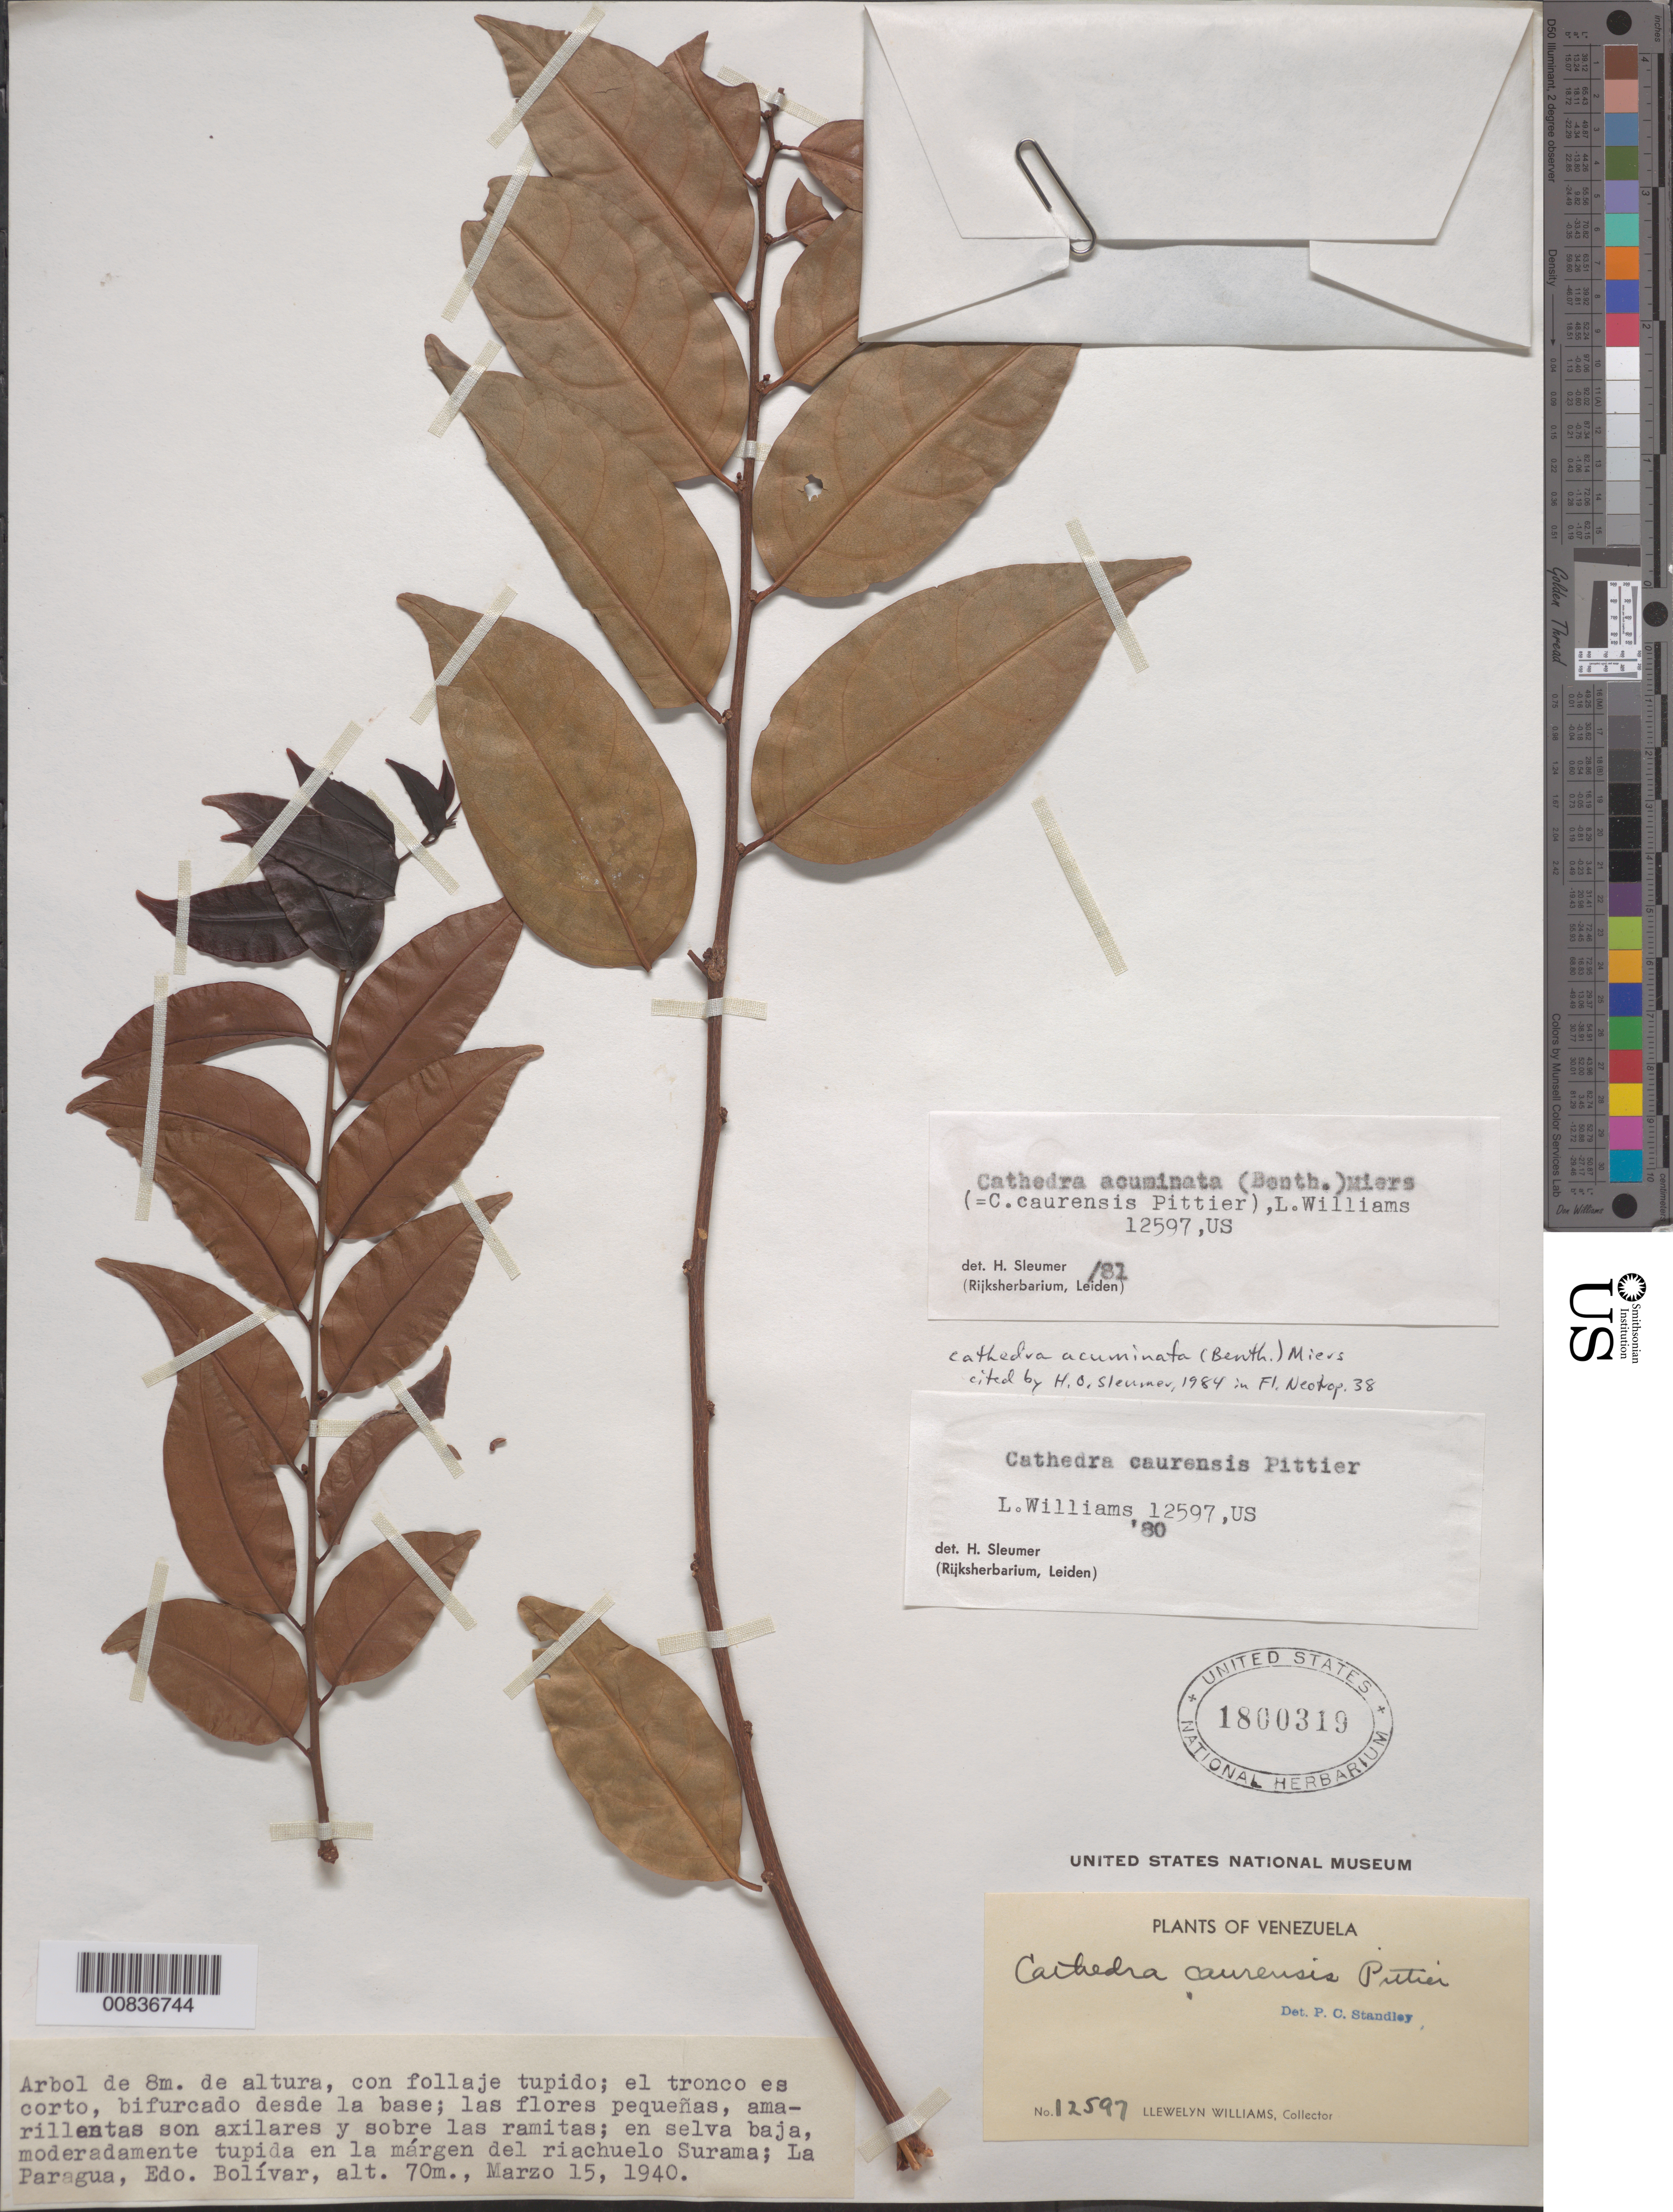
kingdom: Plantae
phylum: Tracheophyta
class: Magnoliopsida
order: Santalales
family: Aptandraceae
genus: Cathedra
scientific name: Cathedra acuminata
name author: (Benth.) Miers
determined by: Sleumer, H. O.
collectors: Ll. Williams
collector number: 12597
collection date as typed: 15-Mar-40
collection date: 1940-03-15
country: Venezuela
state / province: Bolívar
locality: La Paragua, Río Surama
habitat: Selva baja, moderadamente tupida en margen del riachuelo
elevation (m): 70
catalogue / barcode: US 1800319